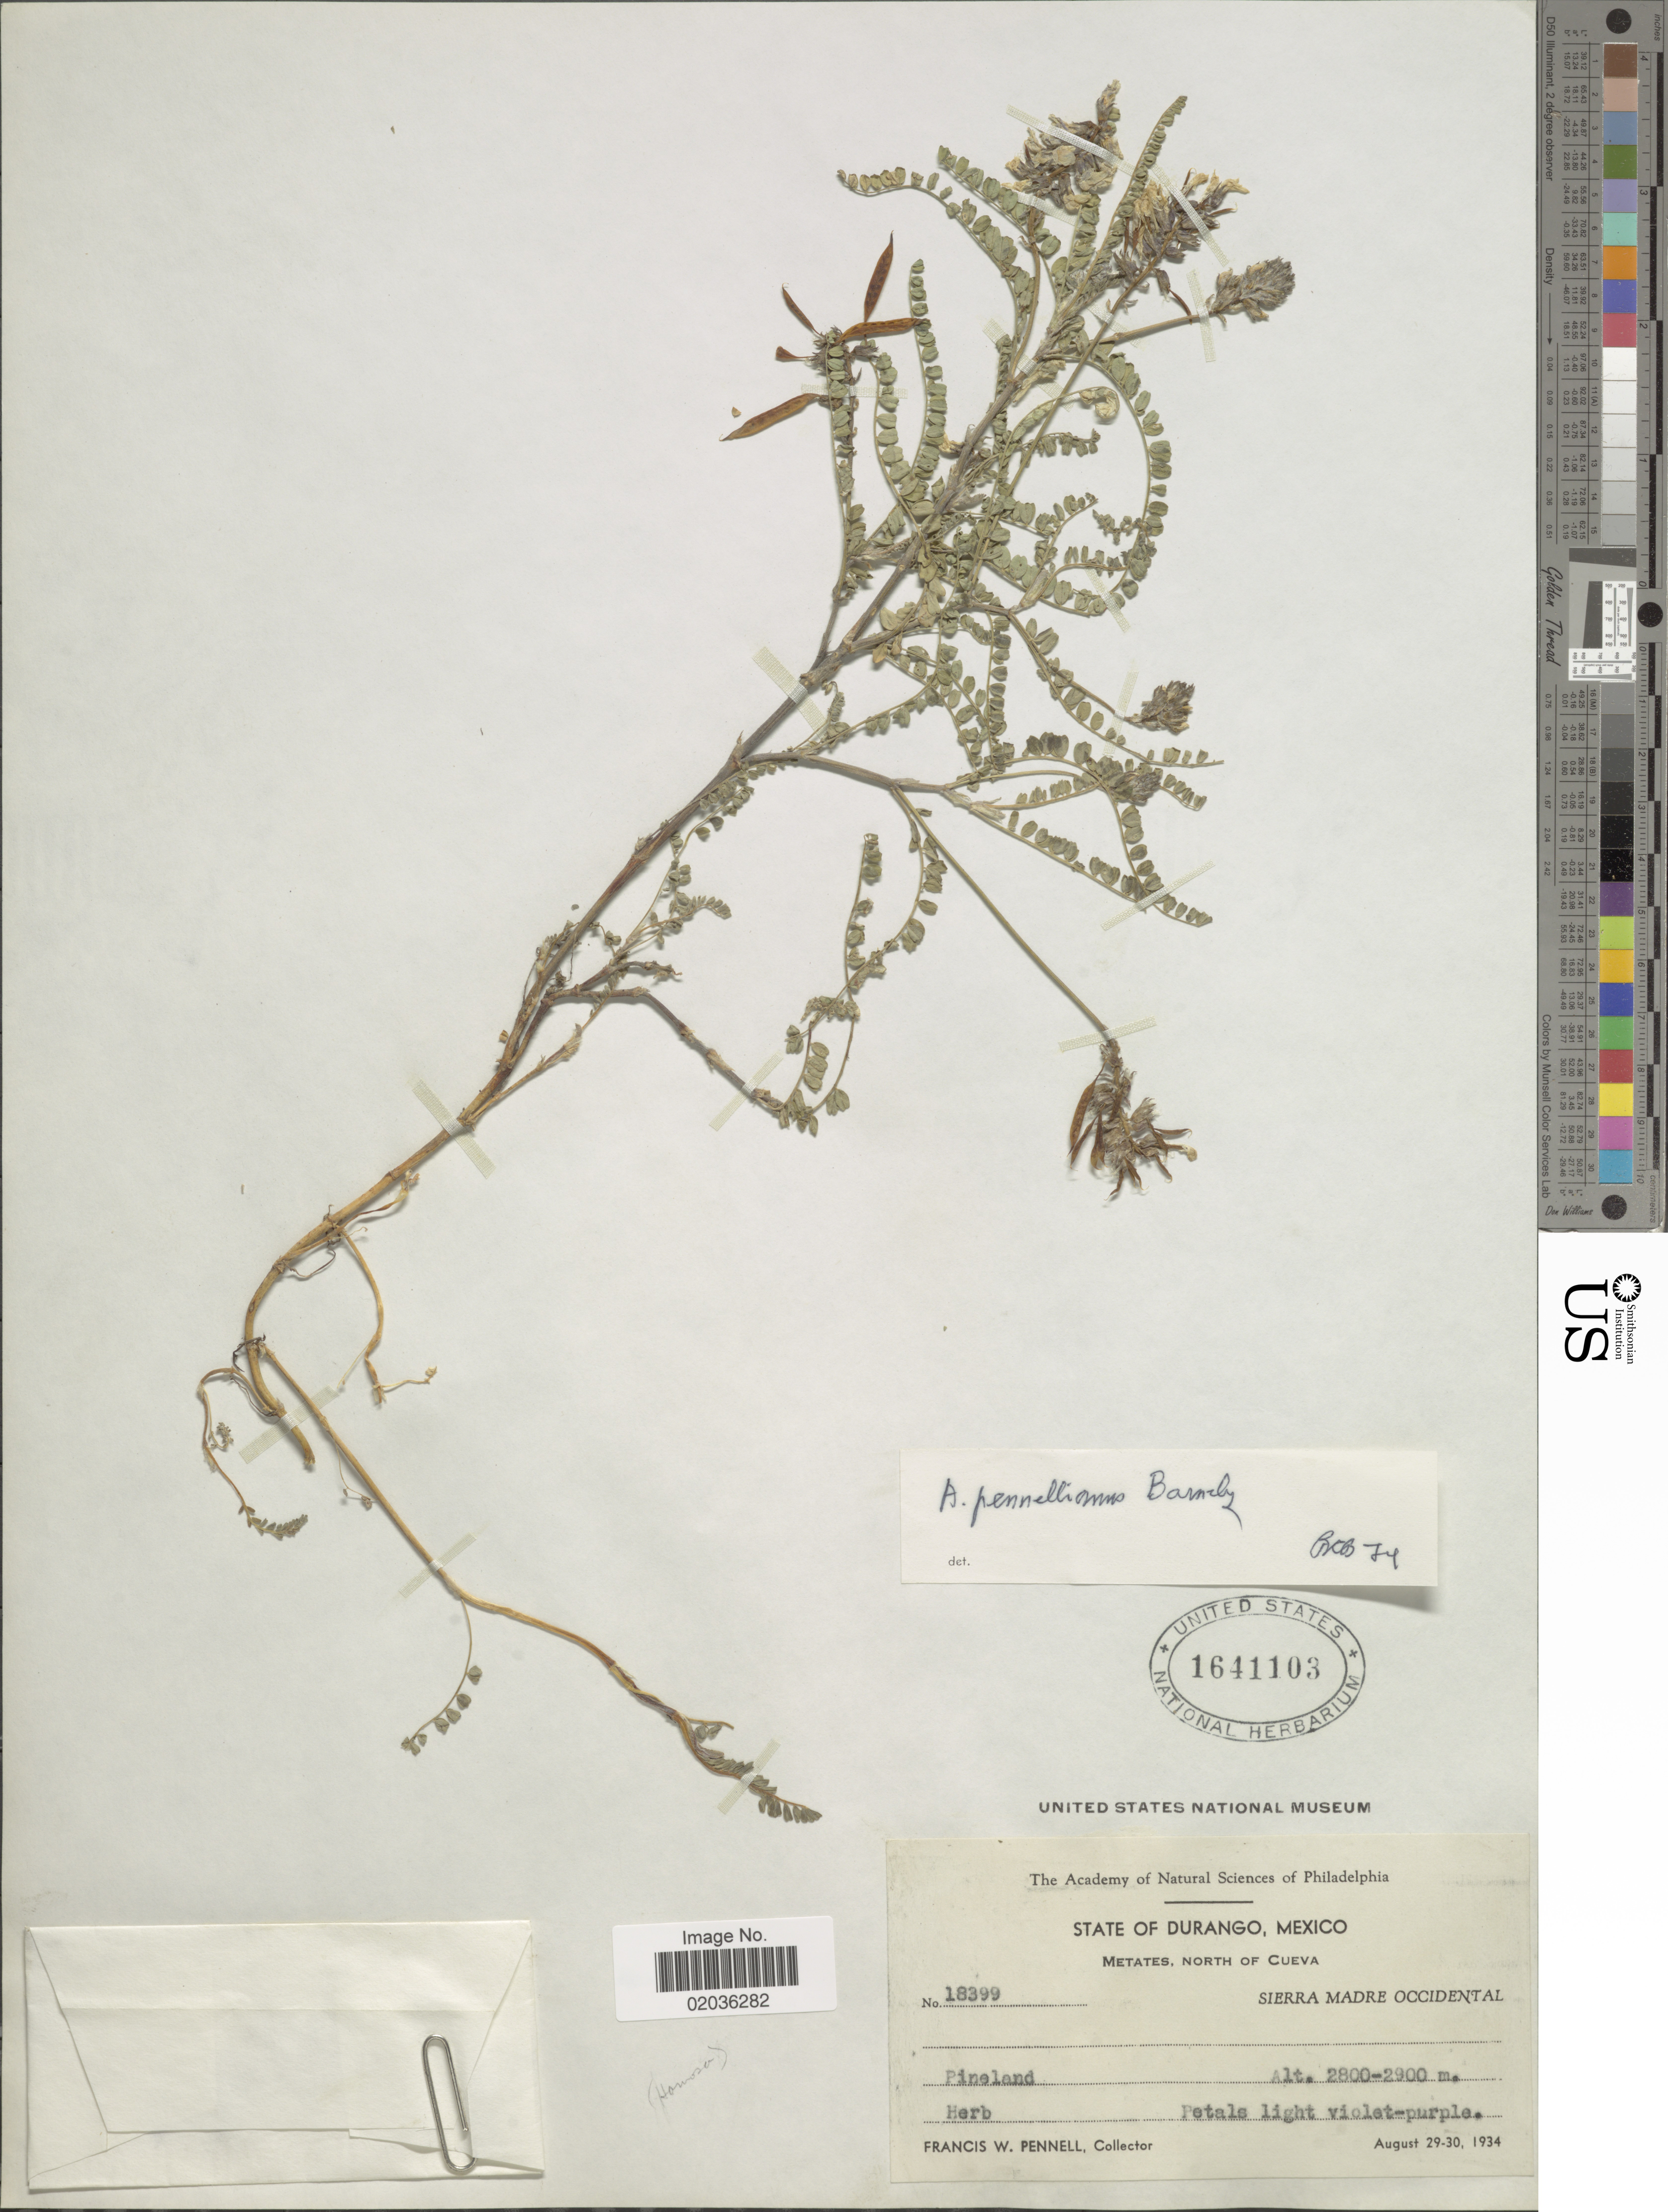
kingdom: Plantae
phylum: Tracheophyta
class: Magnoliopsida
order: Fabales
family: Fabaceae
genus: Astragalus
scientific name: Astragalus pennellianus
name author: Barneby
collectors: F. W. Pennell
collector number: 18399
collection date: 1934-08-29/1934-08-30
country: Mexico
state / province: Durango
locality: Metates, north of Cueva. Sierra Madre Occidental, Pineland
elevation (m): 2800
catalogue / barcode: US 1641103